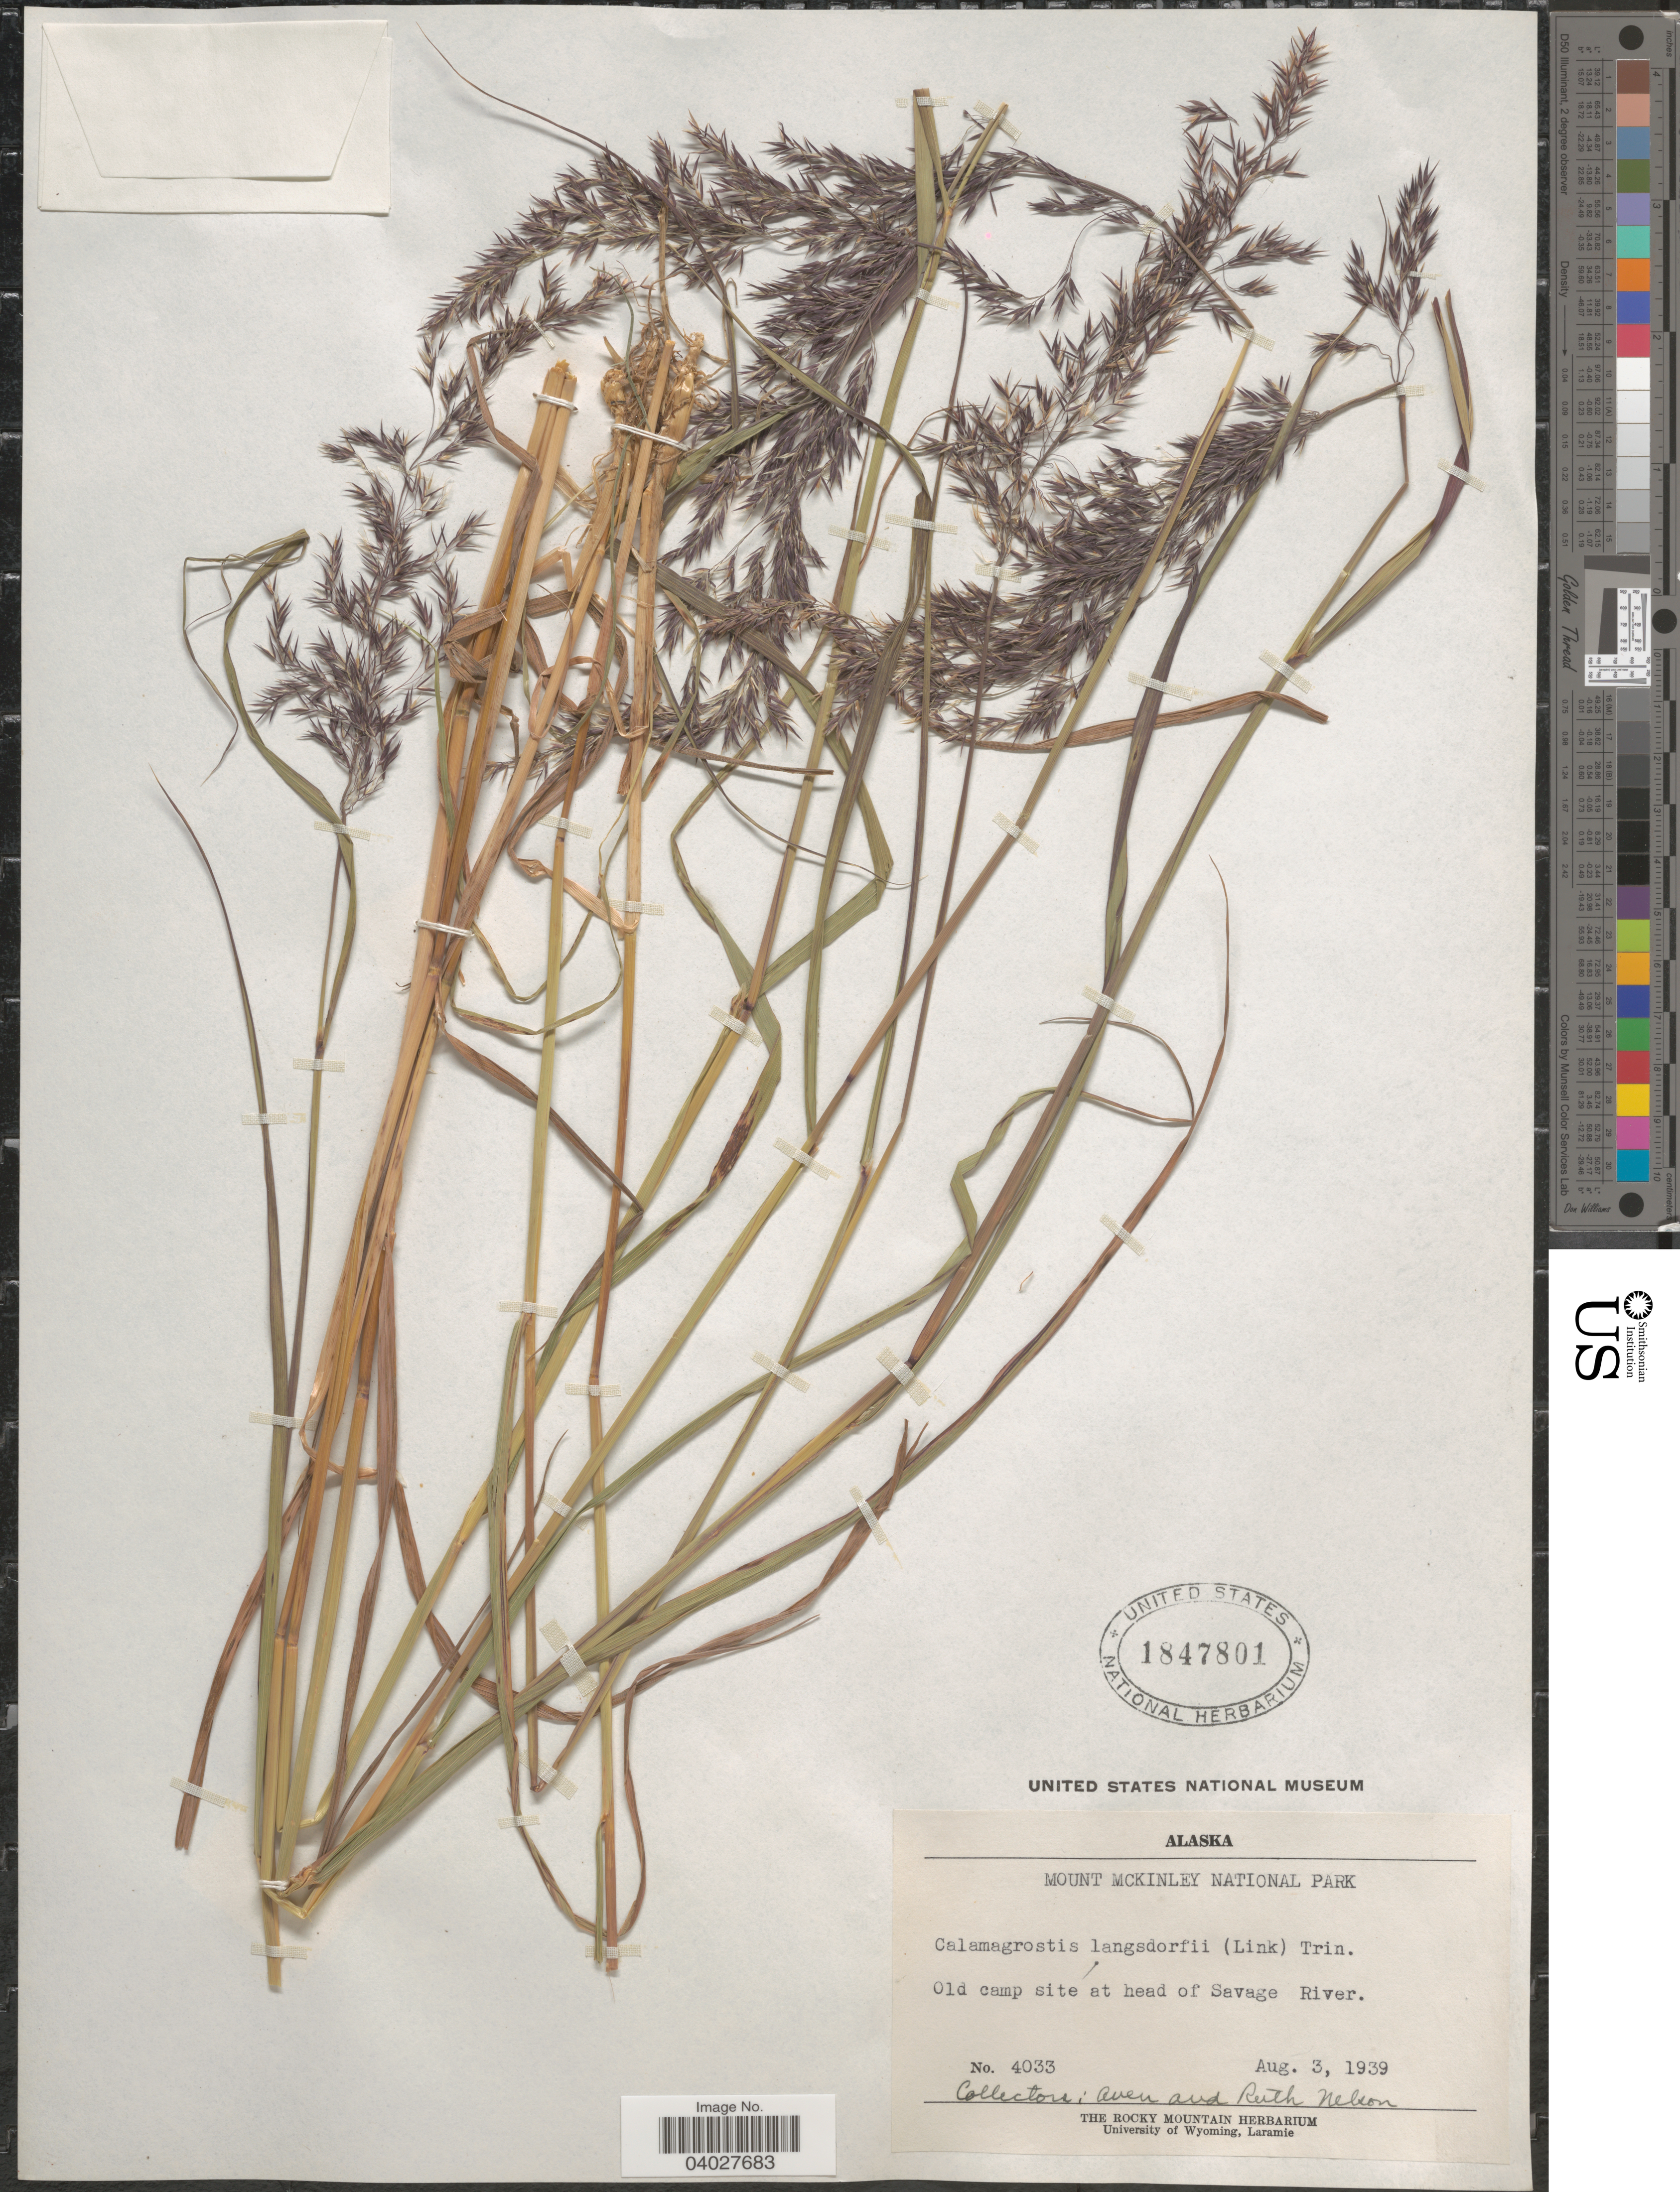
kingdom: Plantae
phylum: Tracheophyta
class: Liliopsida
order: Poales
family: Poaceae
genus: Calamagrostis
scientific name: Calamagrostis canadensis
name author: (Michx.) P. Beauv.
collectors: A. Nelson & R. A. Nelson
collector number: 4033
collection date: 1939-08-03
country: United States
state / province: Alaska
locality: Old camp site at head of Savage River.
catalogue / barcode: US 1847801